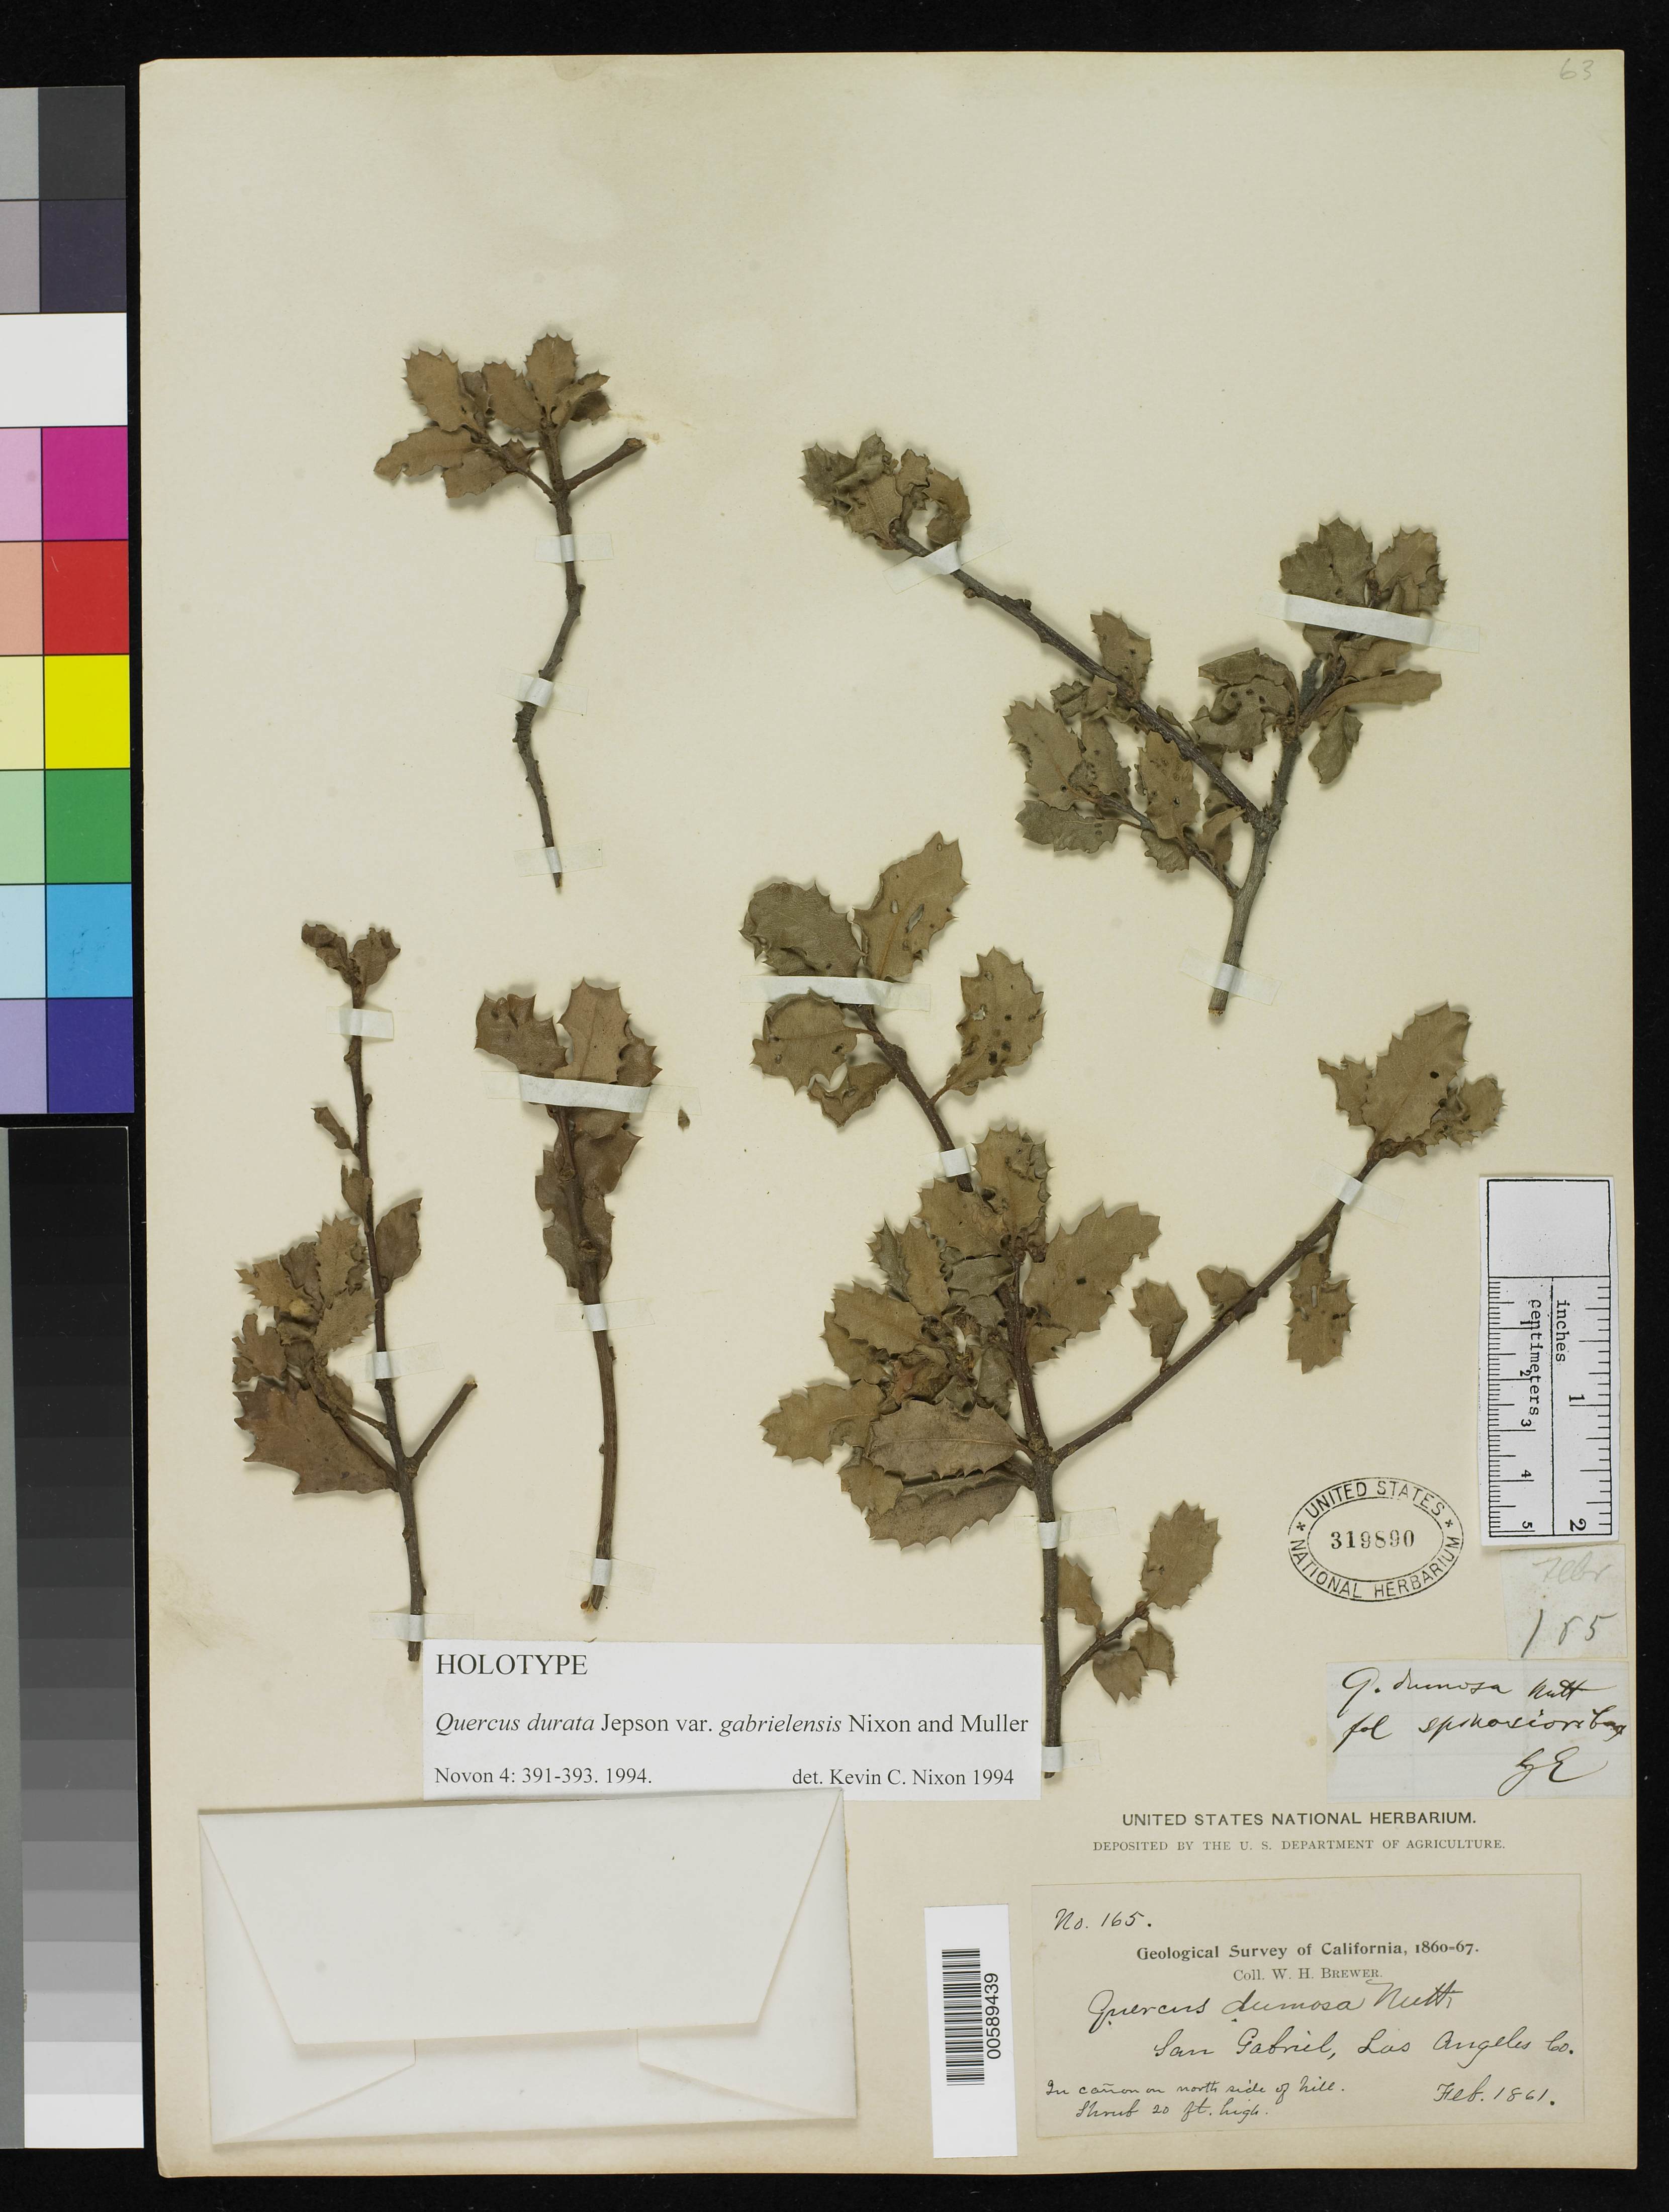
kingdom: Plantae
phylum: Tracheophyta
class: Magnoliopsida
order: Fagales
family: Fagaceae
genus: Quercus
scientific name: Quercus durata var. gabrielensis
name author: Nixon & C.H. Müll.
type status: Holotype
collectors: W. H. Brewer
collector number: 165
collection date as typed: Feb 1861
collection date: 1861-02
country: United States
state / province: California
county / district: Los Angeles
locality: San Gabriel, in canyon on S side of hill.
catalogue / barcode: US 319890